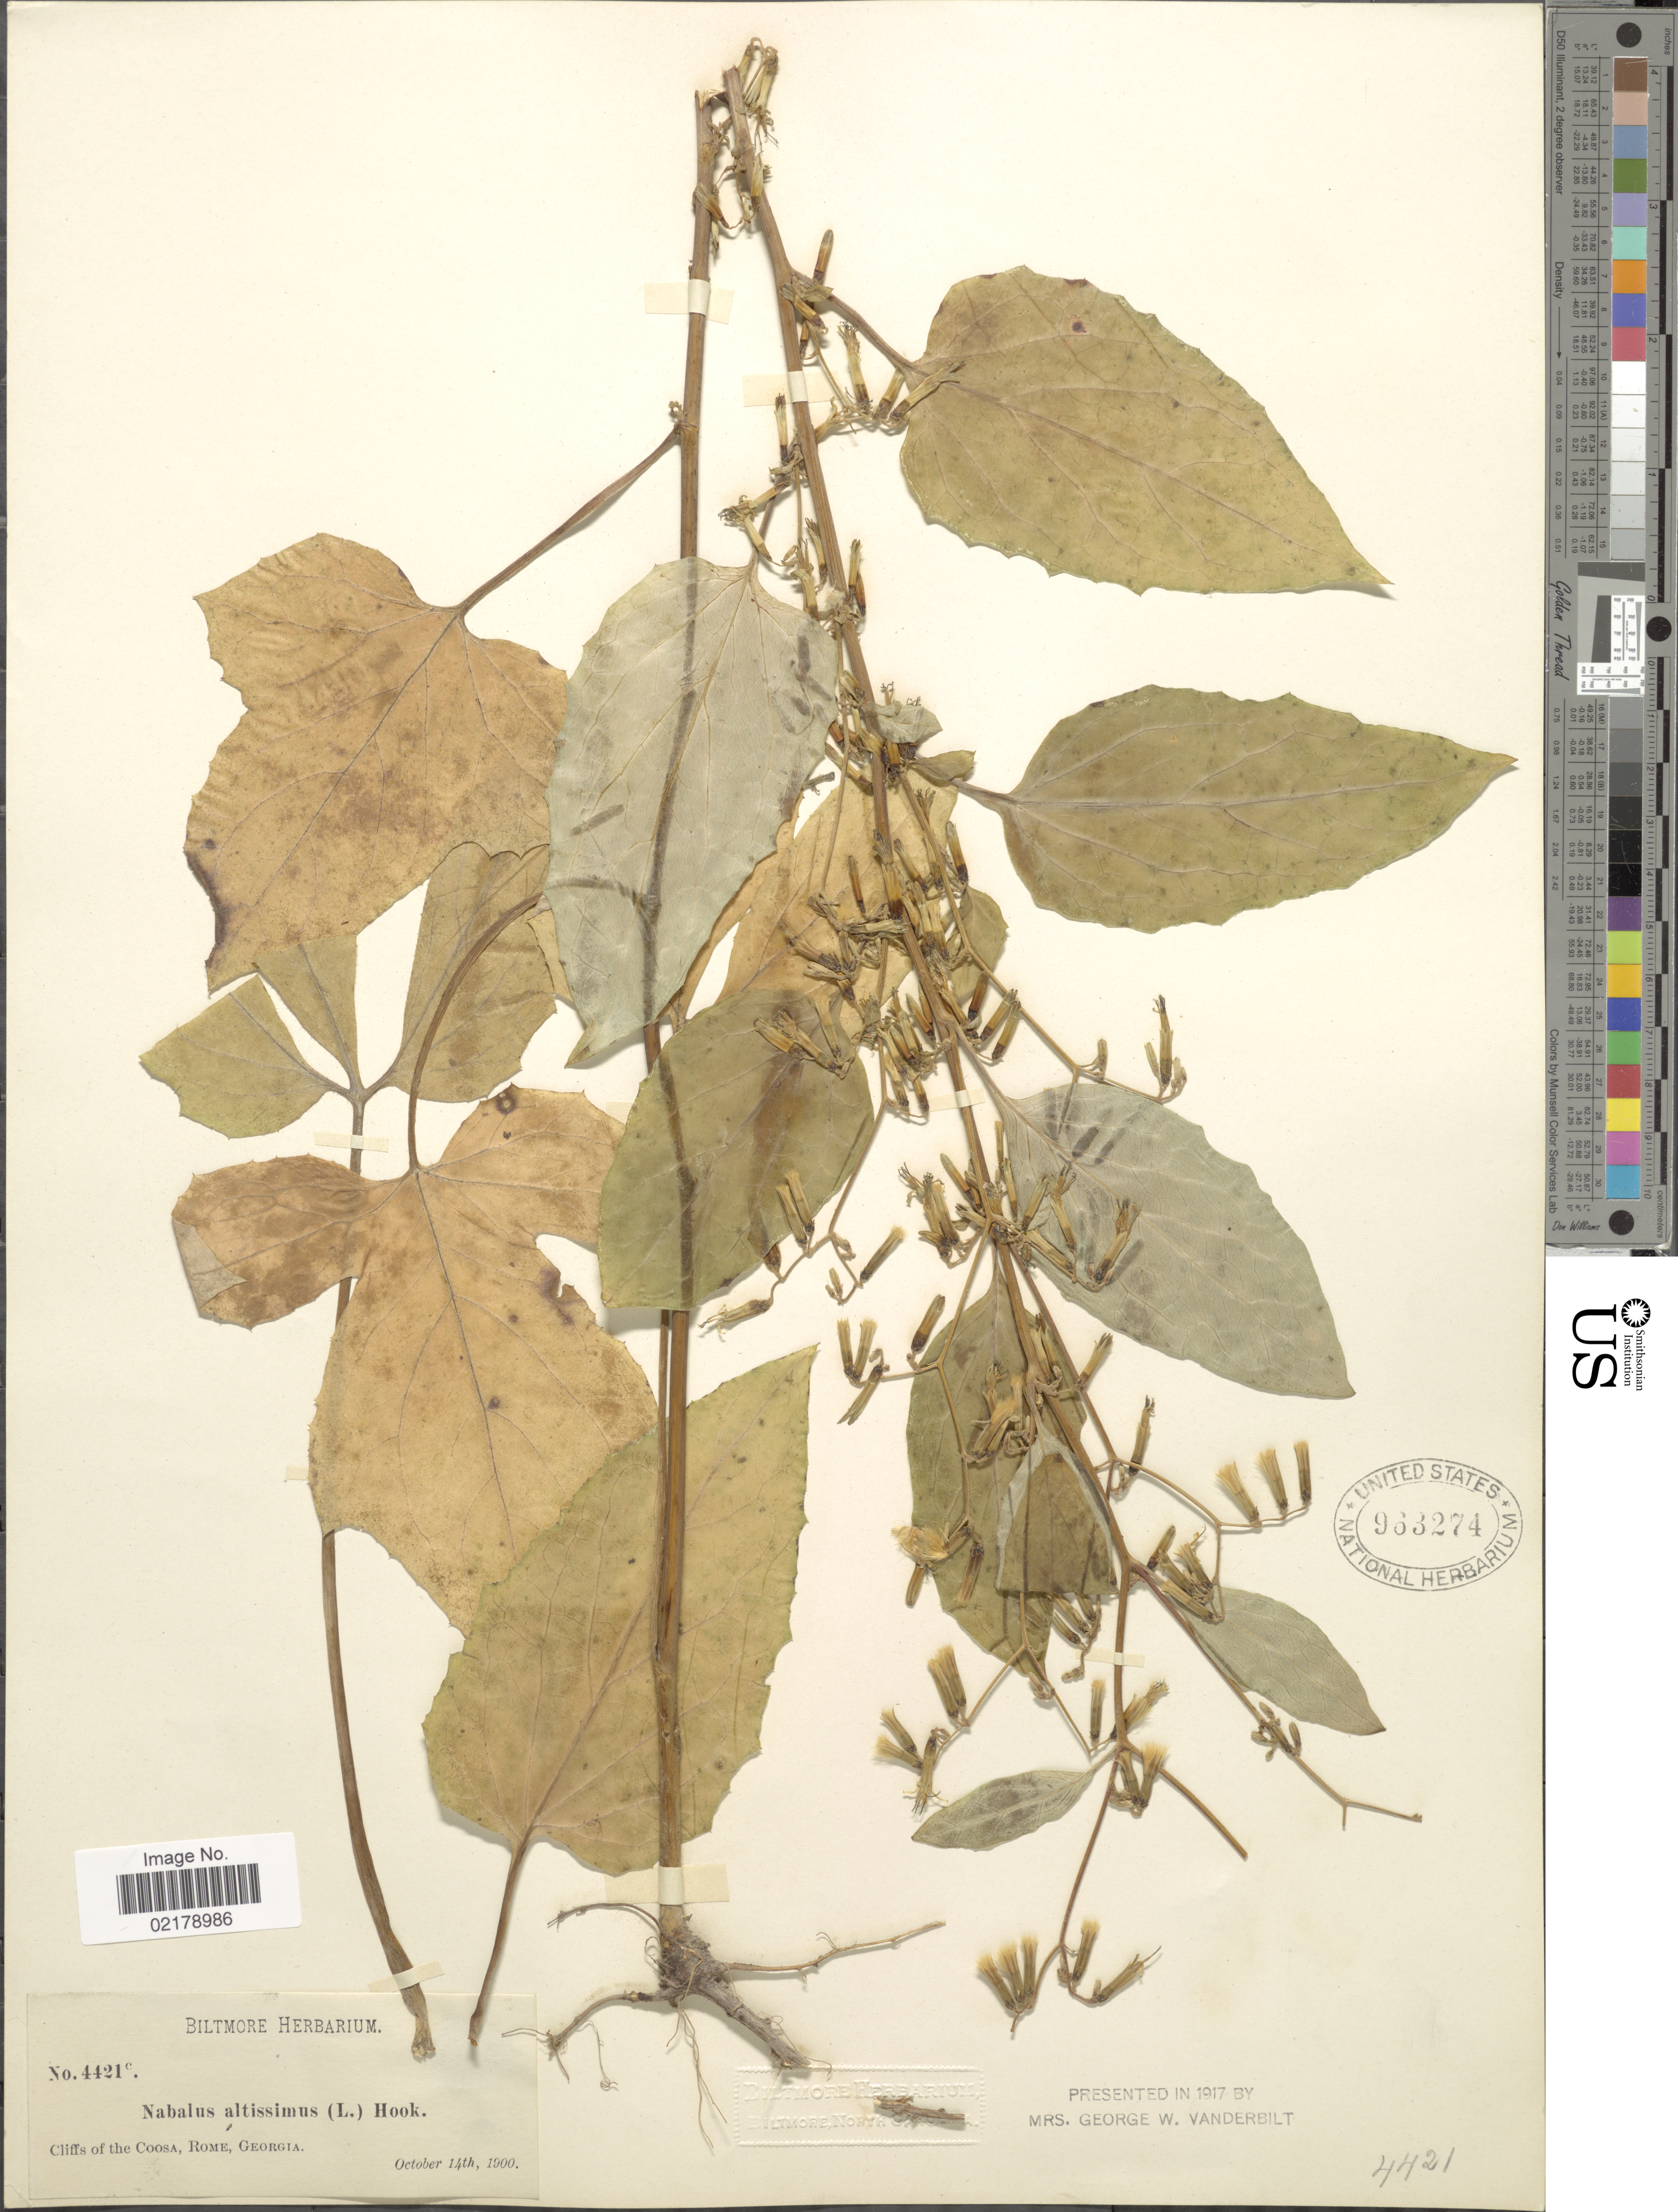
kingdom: Plantae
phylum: Tracheophyta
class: Magnoliopsida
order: Asterales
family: Asteraceae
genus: Nabalus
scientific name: Nabalus altissimus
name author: (L.) Hook.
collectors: ex herb. Biltmore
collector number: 4421c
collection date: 1900-10-14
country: United States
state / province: Georgia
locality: Cliffs of the Coosa, Rome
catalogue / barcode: US 963274